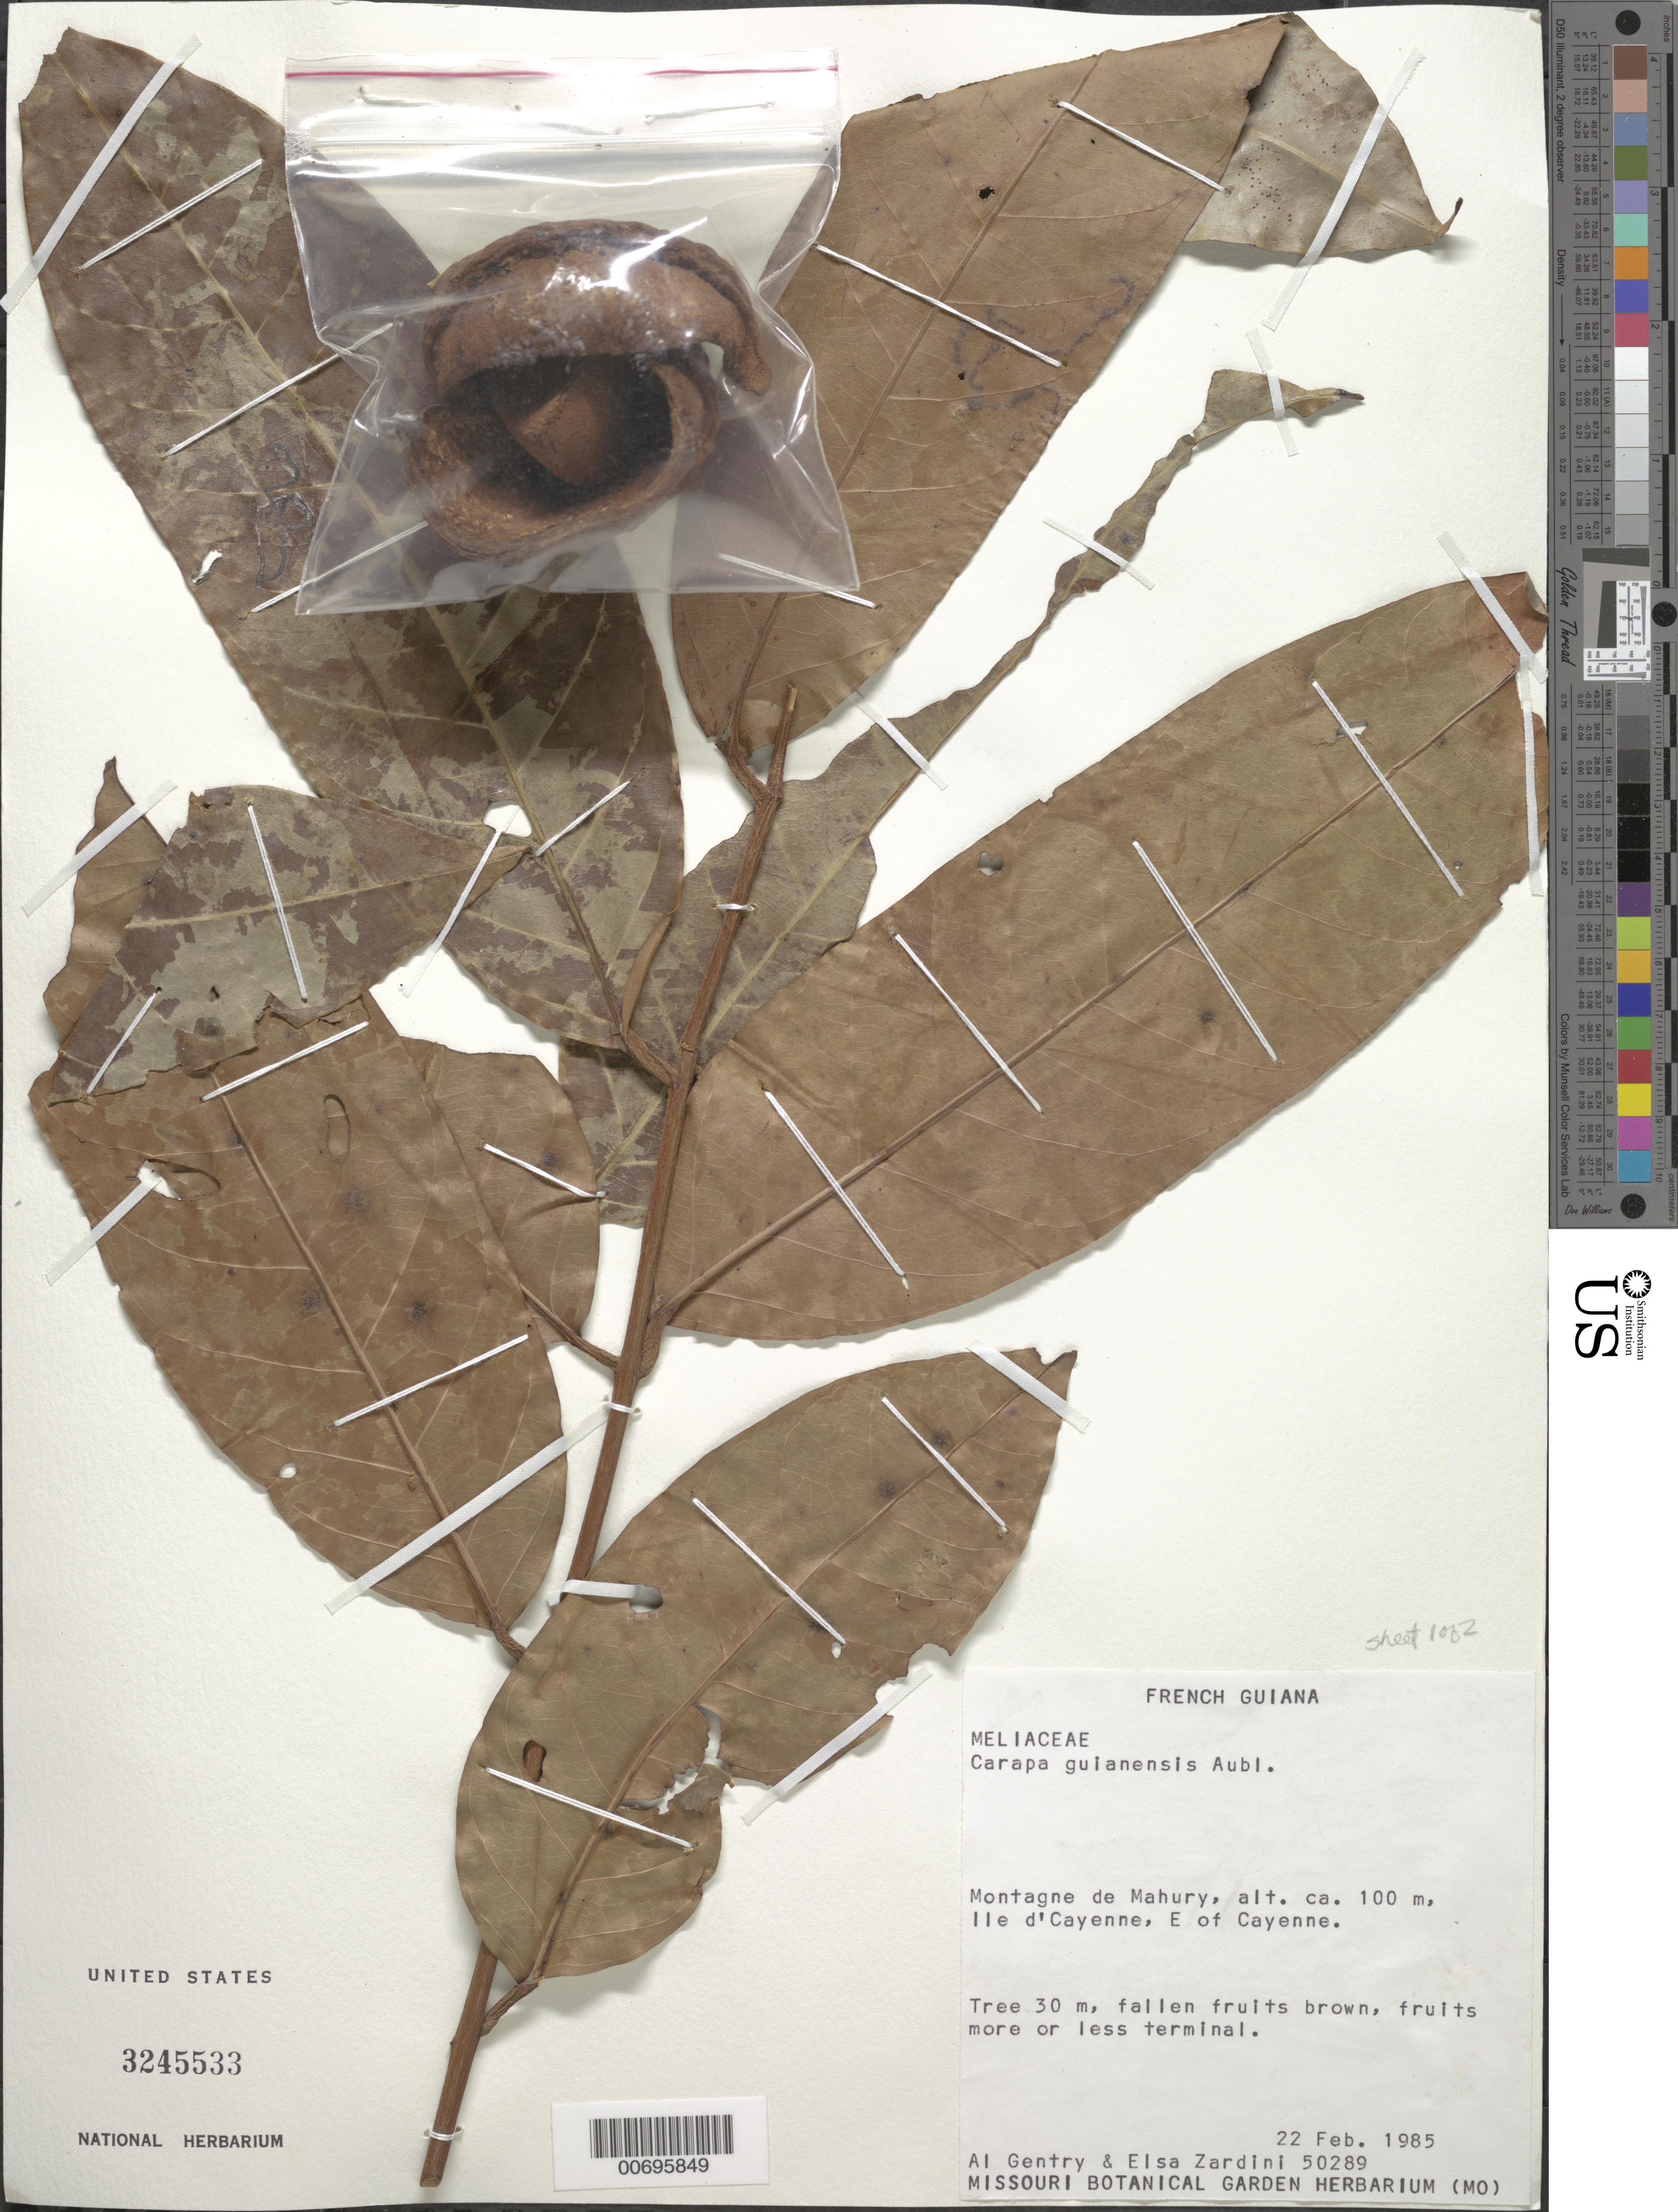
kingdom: Plantae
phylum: Tracheophyta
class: Magnoliopsida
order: Sapindales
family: Meliaceae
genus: Carapa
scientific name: Carapa guianensis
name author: Aubl.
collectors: A. H. Gentry & E. M. Zardini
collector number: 50289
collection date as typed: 22-Feb-85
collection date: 1985-02-22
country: French Guiana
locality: Montagne de Mahury, Ile de Cayenne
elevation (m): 100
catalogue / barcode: US 3245533